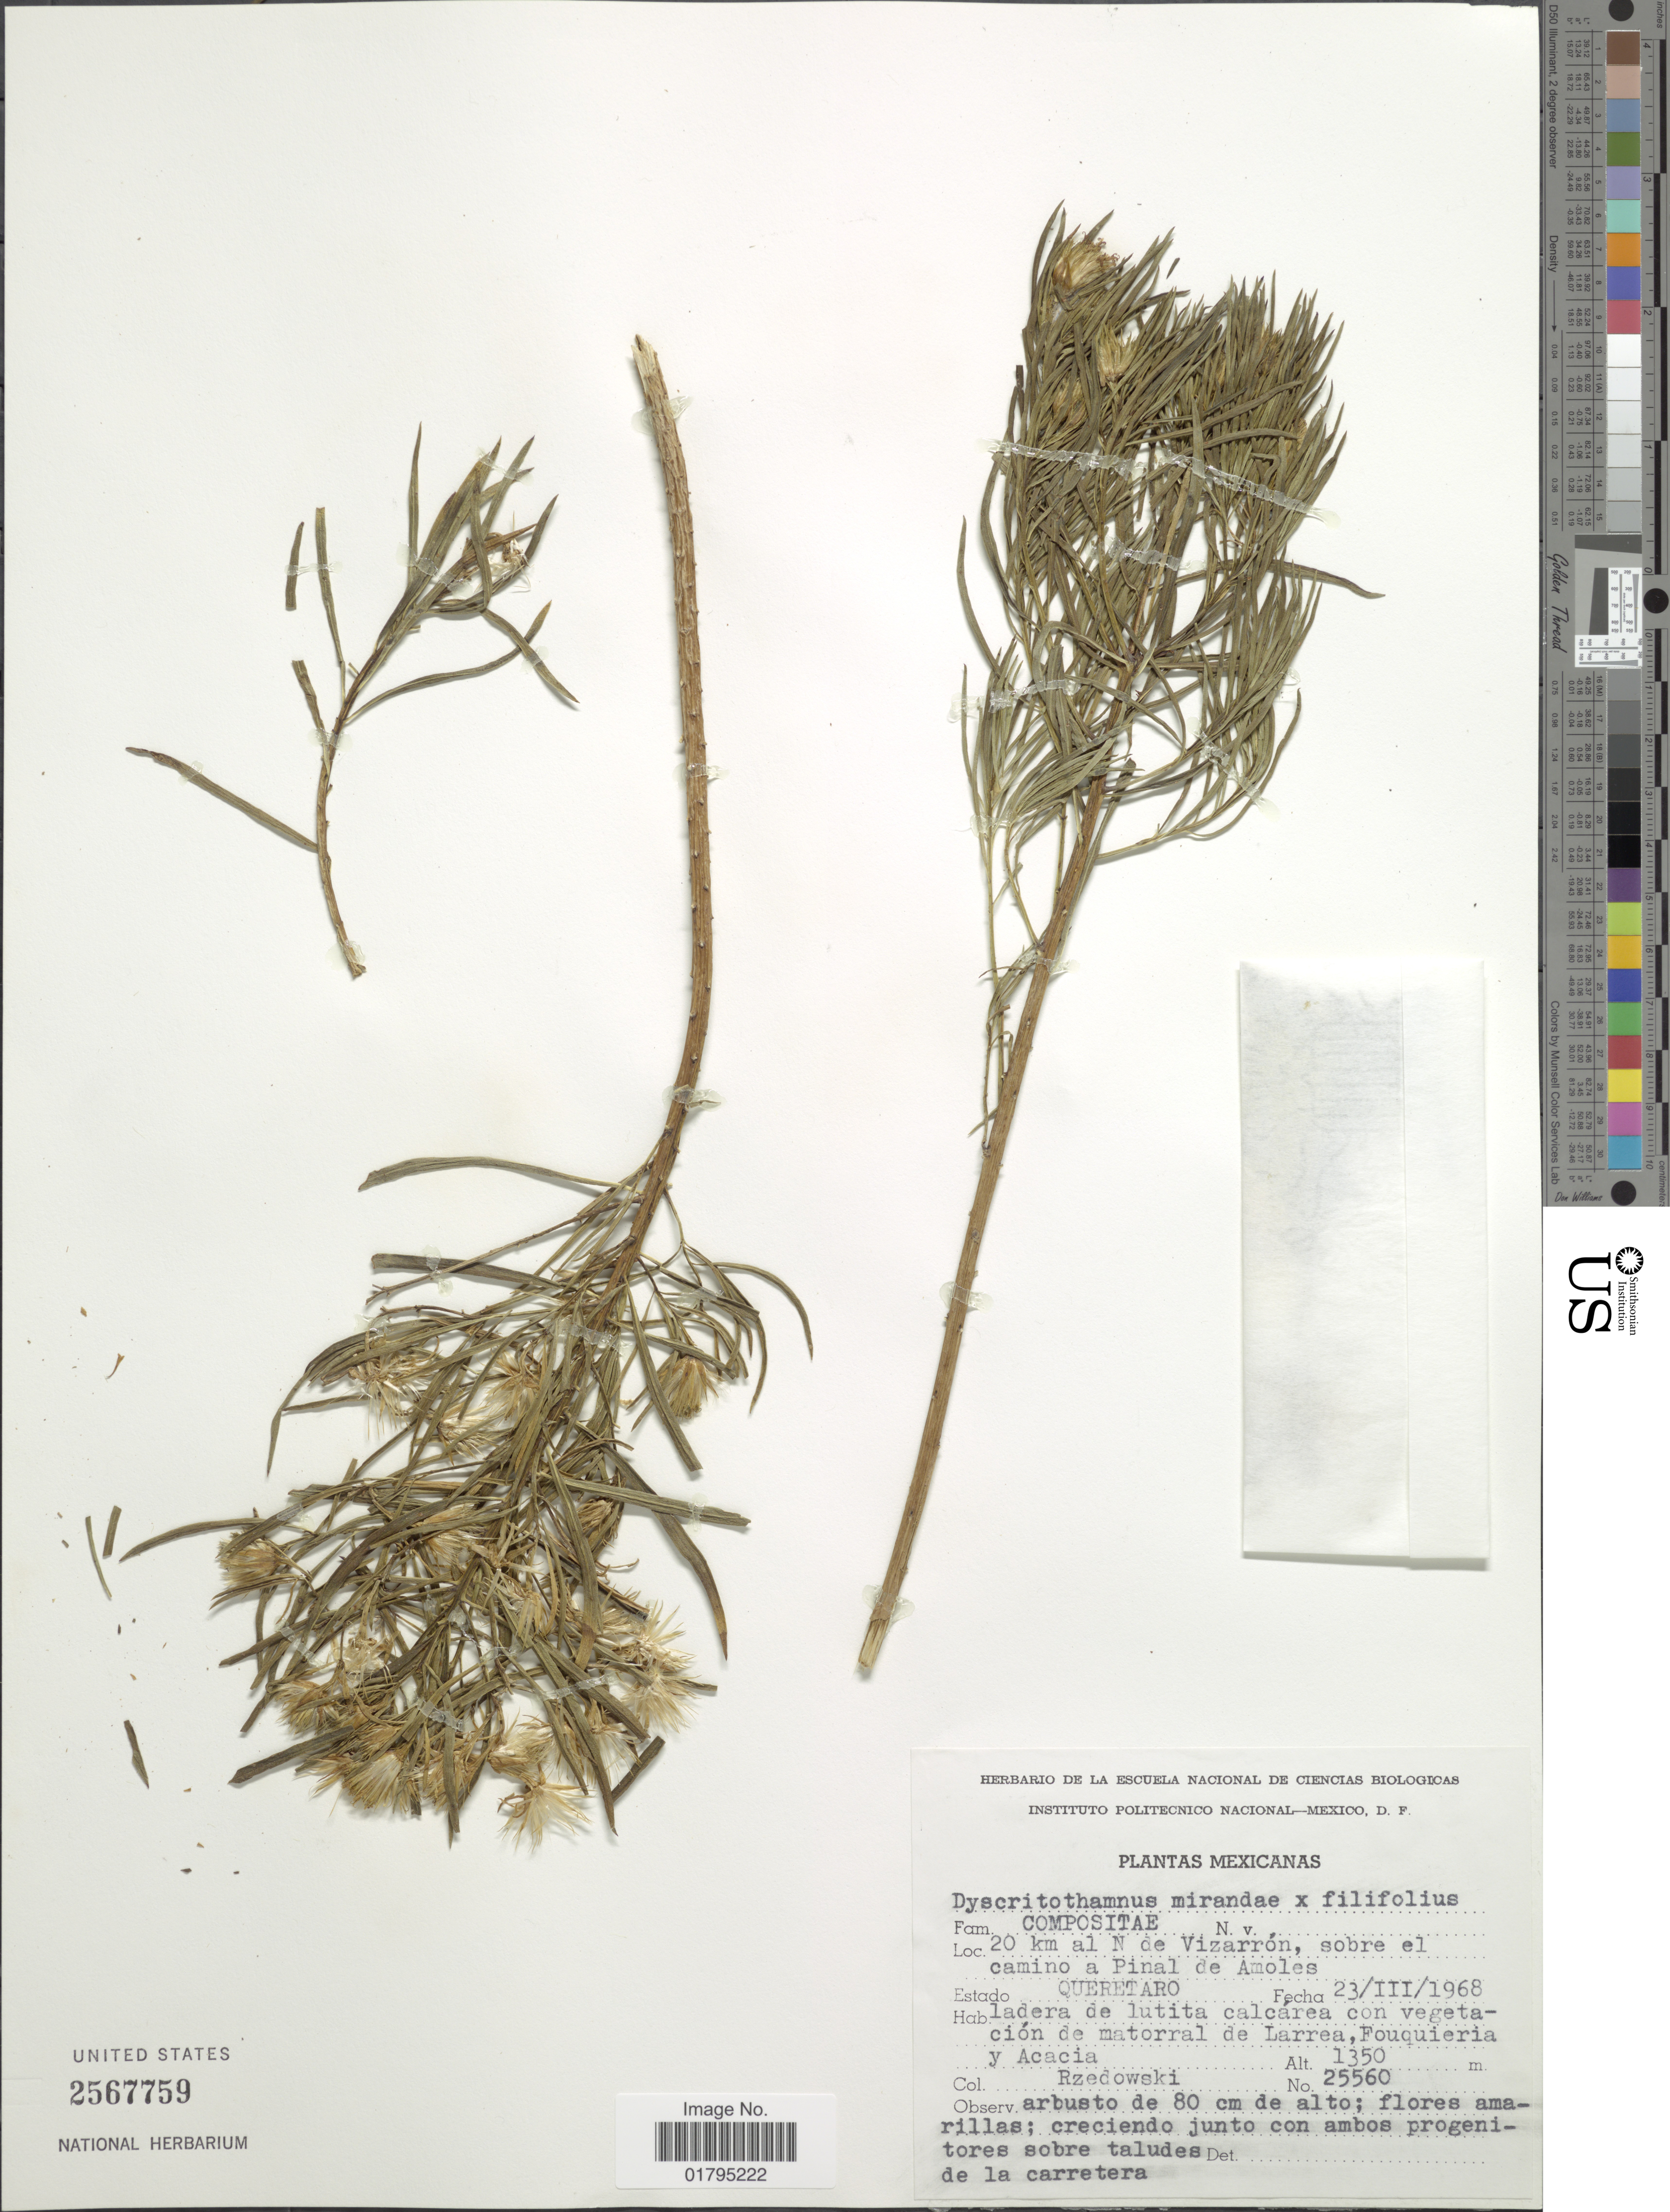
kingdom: Plantae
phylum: Tracheophyta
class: Magnoliopsida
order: Asterales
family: Asteraceae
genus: Dyscritothamnus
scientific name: Dyscritothamnus sp.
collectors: Rzedwoski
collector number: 25560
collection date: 1968-03-23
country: Mexico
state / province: Querétaro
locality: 20 km al N de Vizarron, sobre el camino a Pinal de Amoles. Estado Queretaro.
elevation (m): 1350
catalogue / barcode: US 2567759